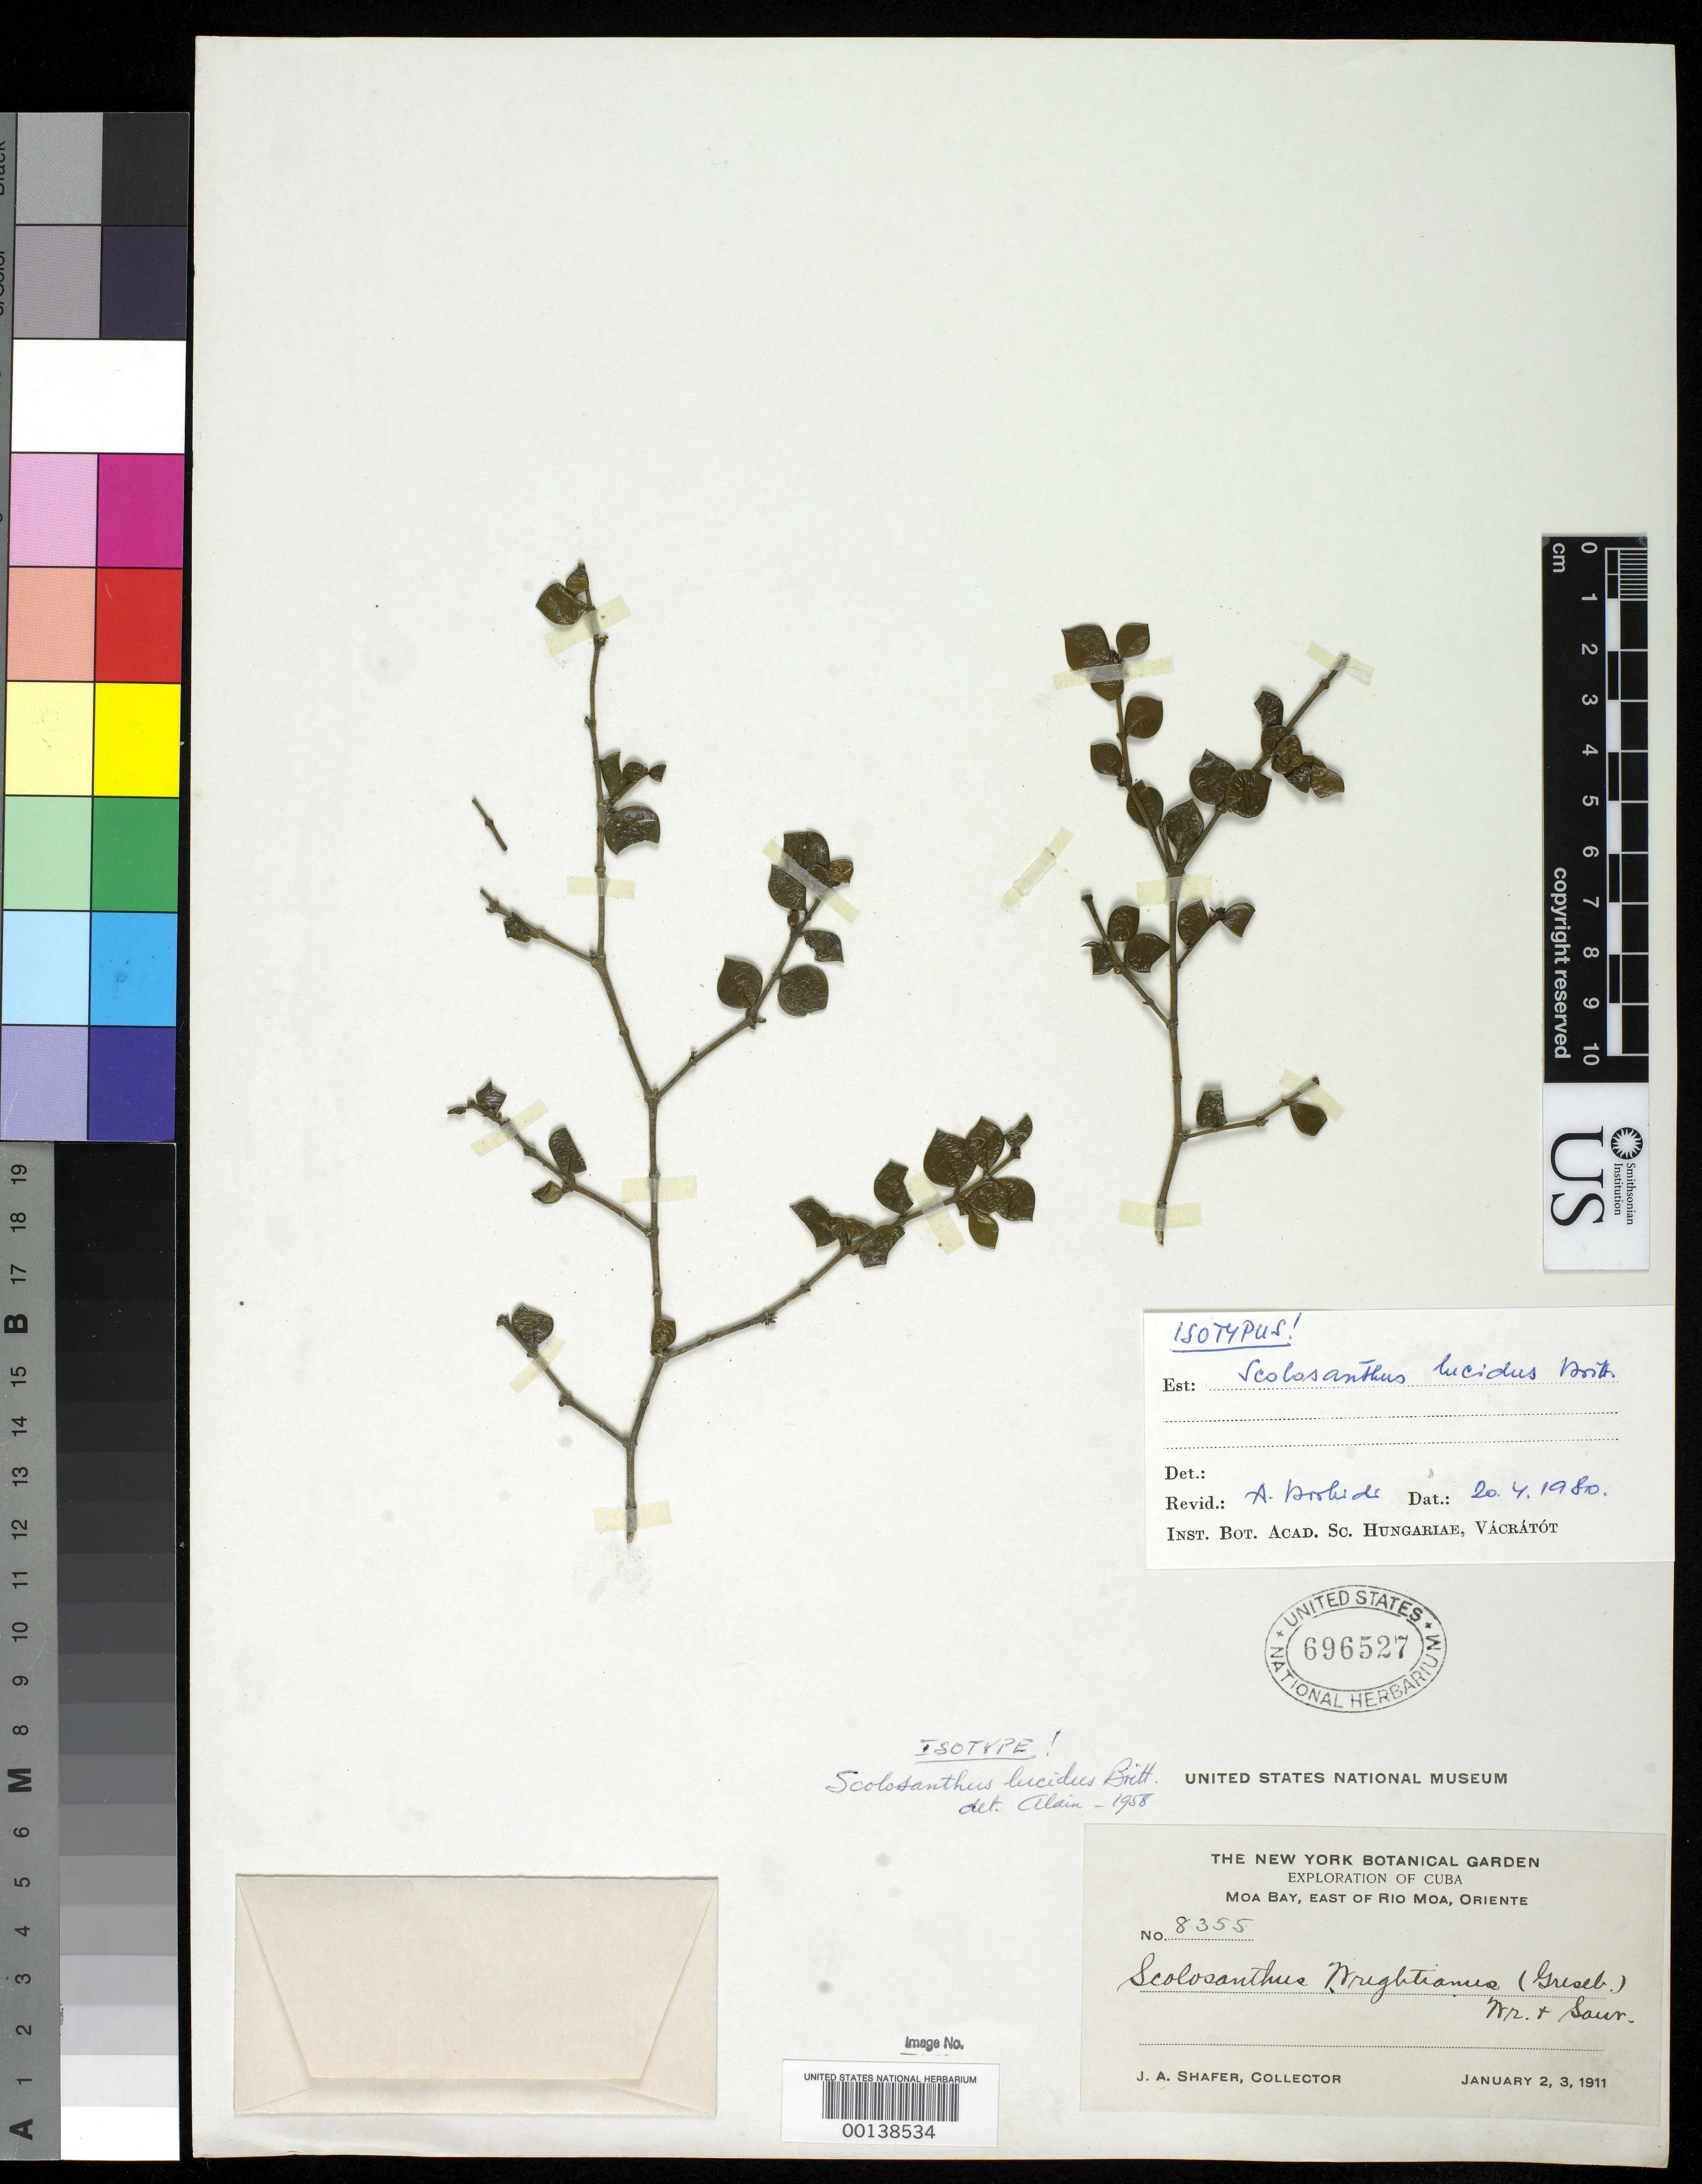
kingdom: Plantae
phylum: Tracheophyta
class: Magnoliopsida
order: Gentianales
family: Rubiaceae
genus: Scolosanthus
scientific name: Scolosanthus lucidus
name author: Britton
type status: Isotype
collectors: J. A. Shafer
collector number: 8355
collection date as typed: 23 Jan 1911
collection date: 1911-01-23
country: Cuba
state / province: Oriente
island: Greater Antilles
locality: Moa Bay, east of Rio Moa.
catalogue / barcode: US 696527